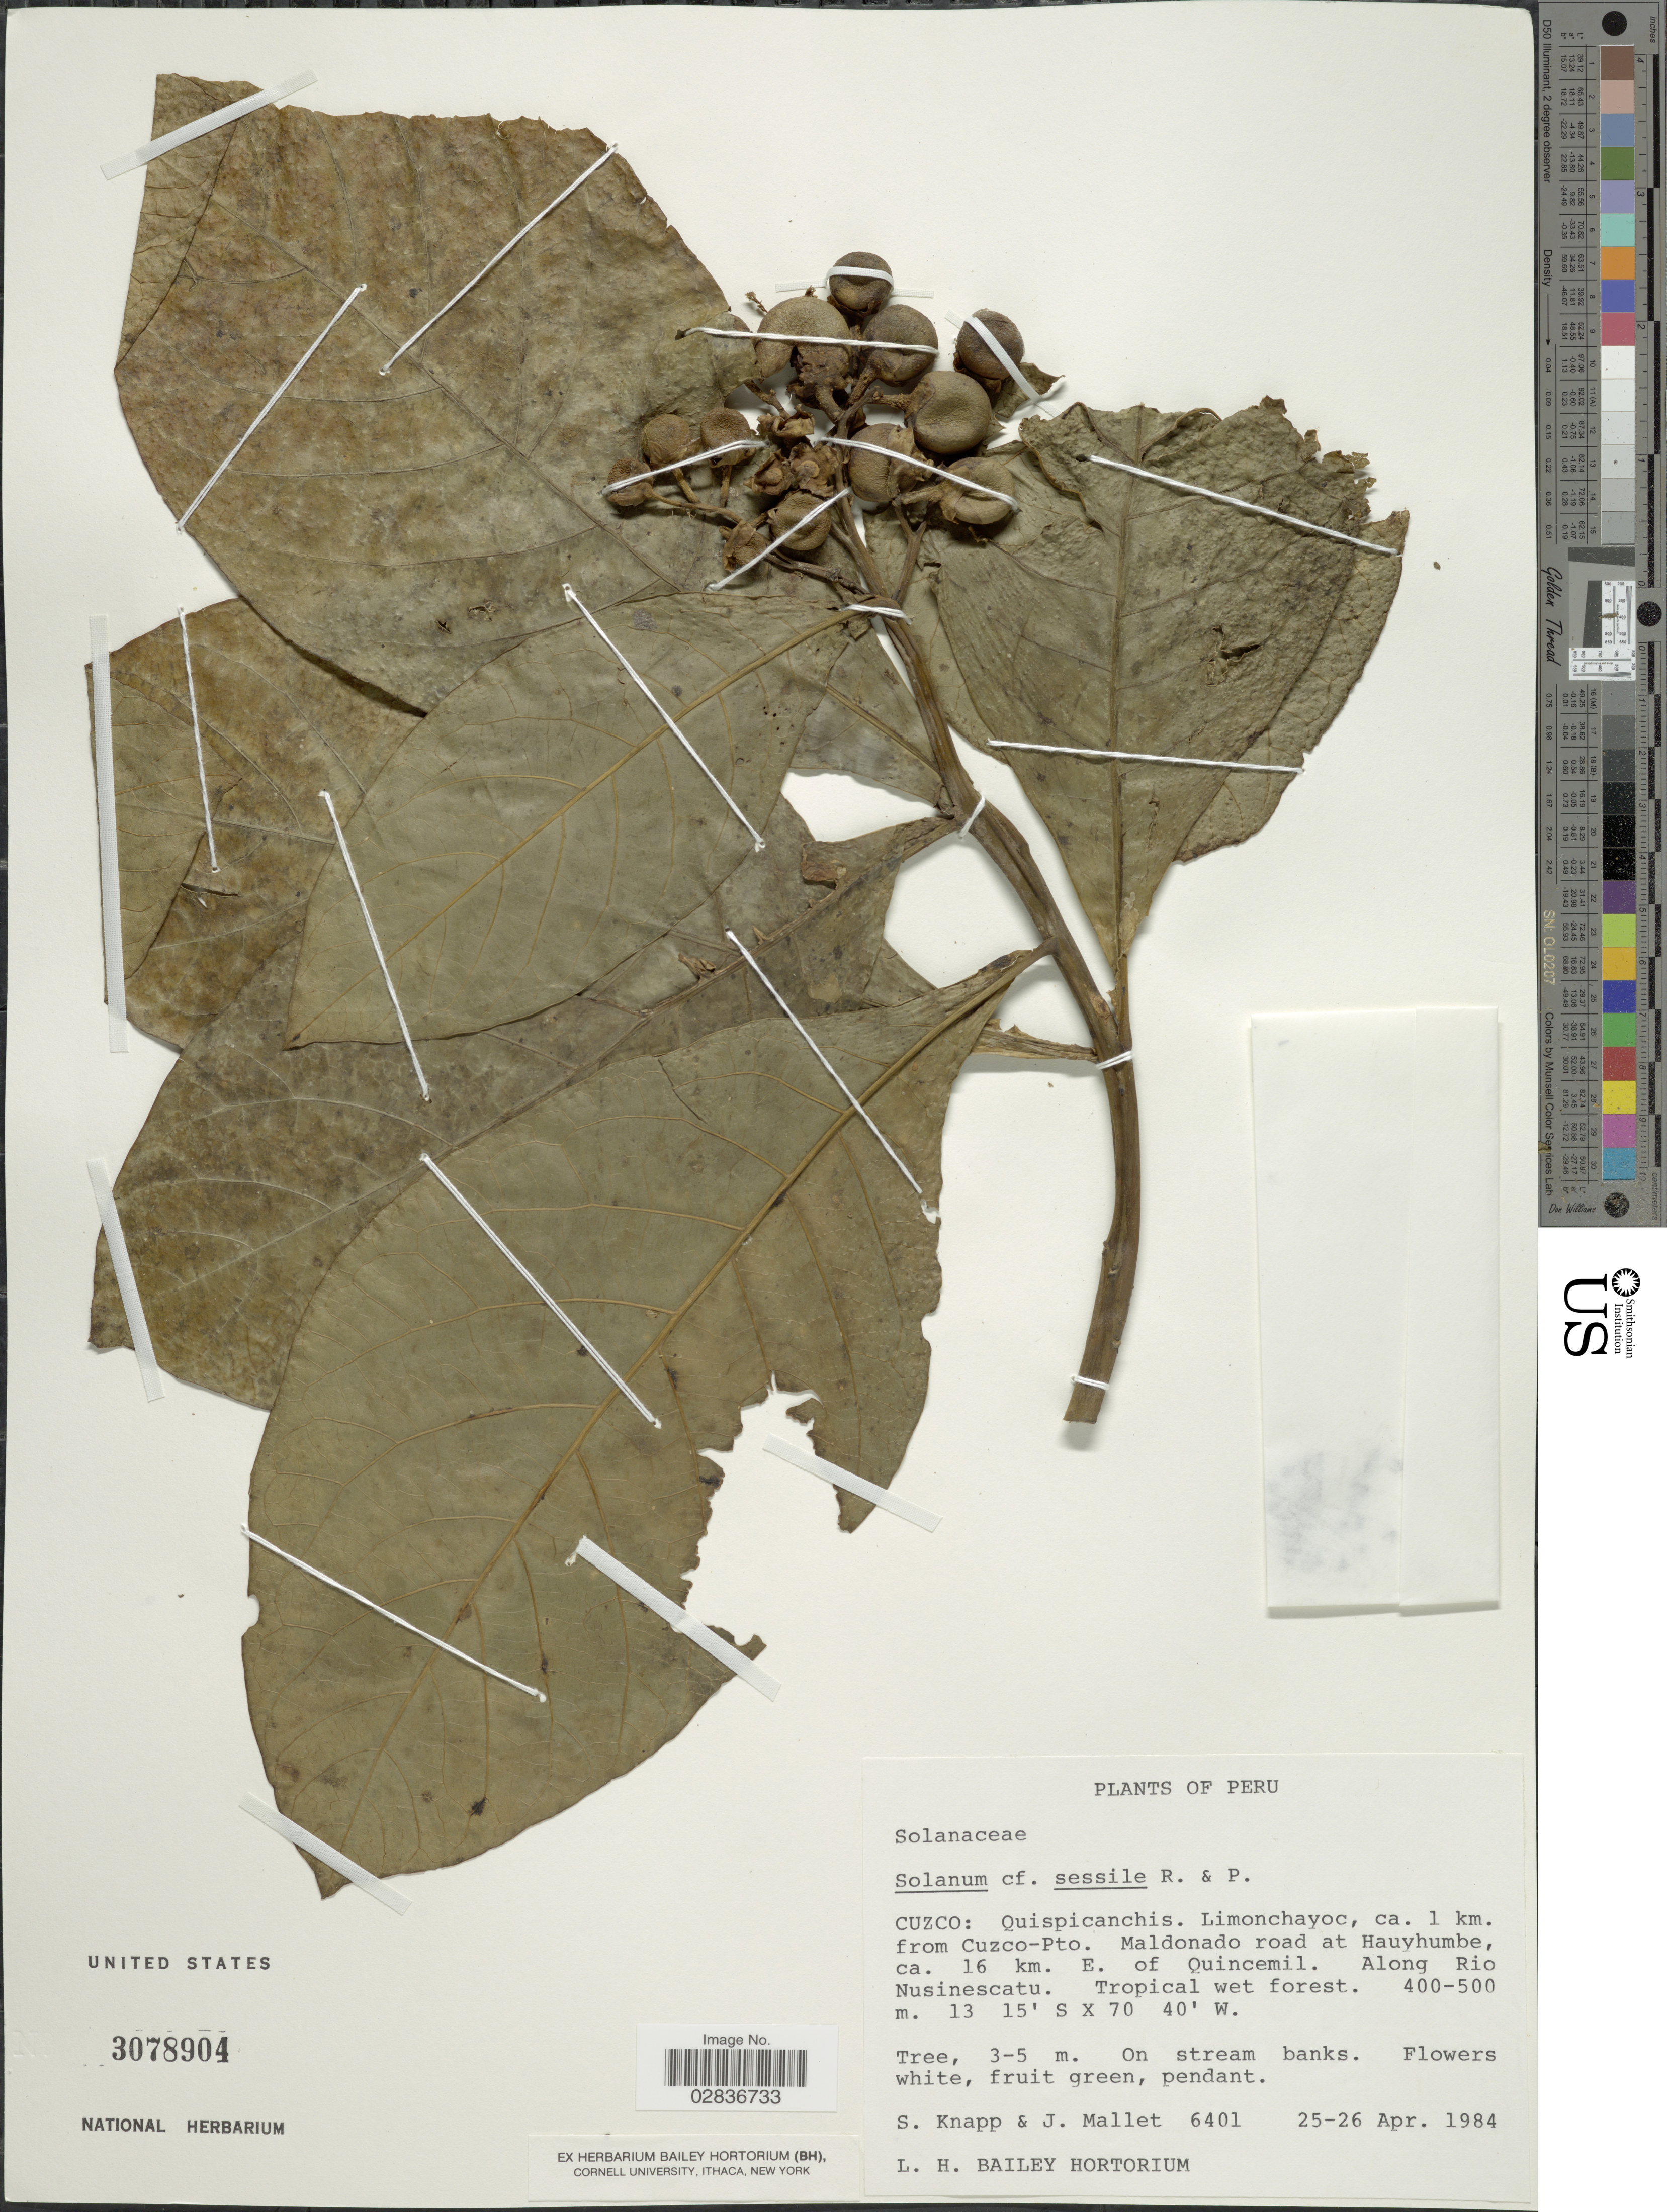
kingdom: Plantae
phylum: Tracheophyta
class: Magnoliopsida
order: Solanales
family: Solanaceae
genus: Solanum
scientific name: Solanum sessile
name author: Ruiz & Pav.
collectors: S. Knapp & J. Mallet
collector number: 6401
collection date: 1984-04-25/1984-04-26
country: Peru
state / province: Cusco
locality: Cuzco: Quispicanchis. Limonchayoc, ca. 1 km. from Cuzco-Pto. Maldonado road at Huayhumbe, ca. 16 km. E. of Quincemil. Along Rio Nusinescatu.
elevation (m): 400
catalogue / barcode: US 3078904